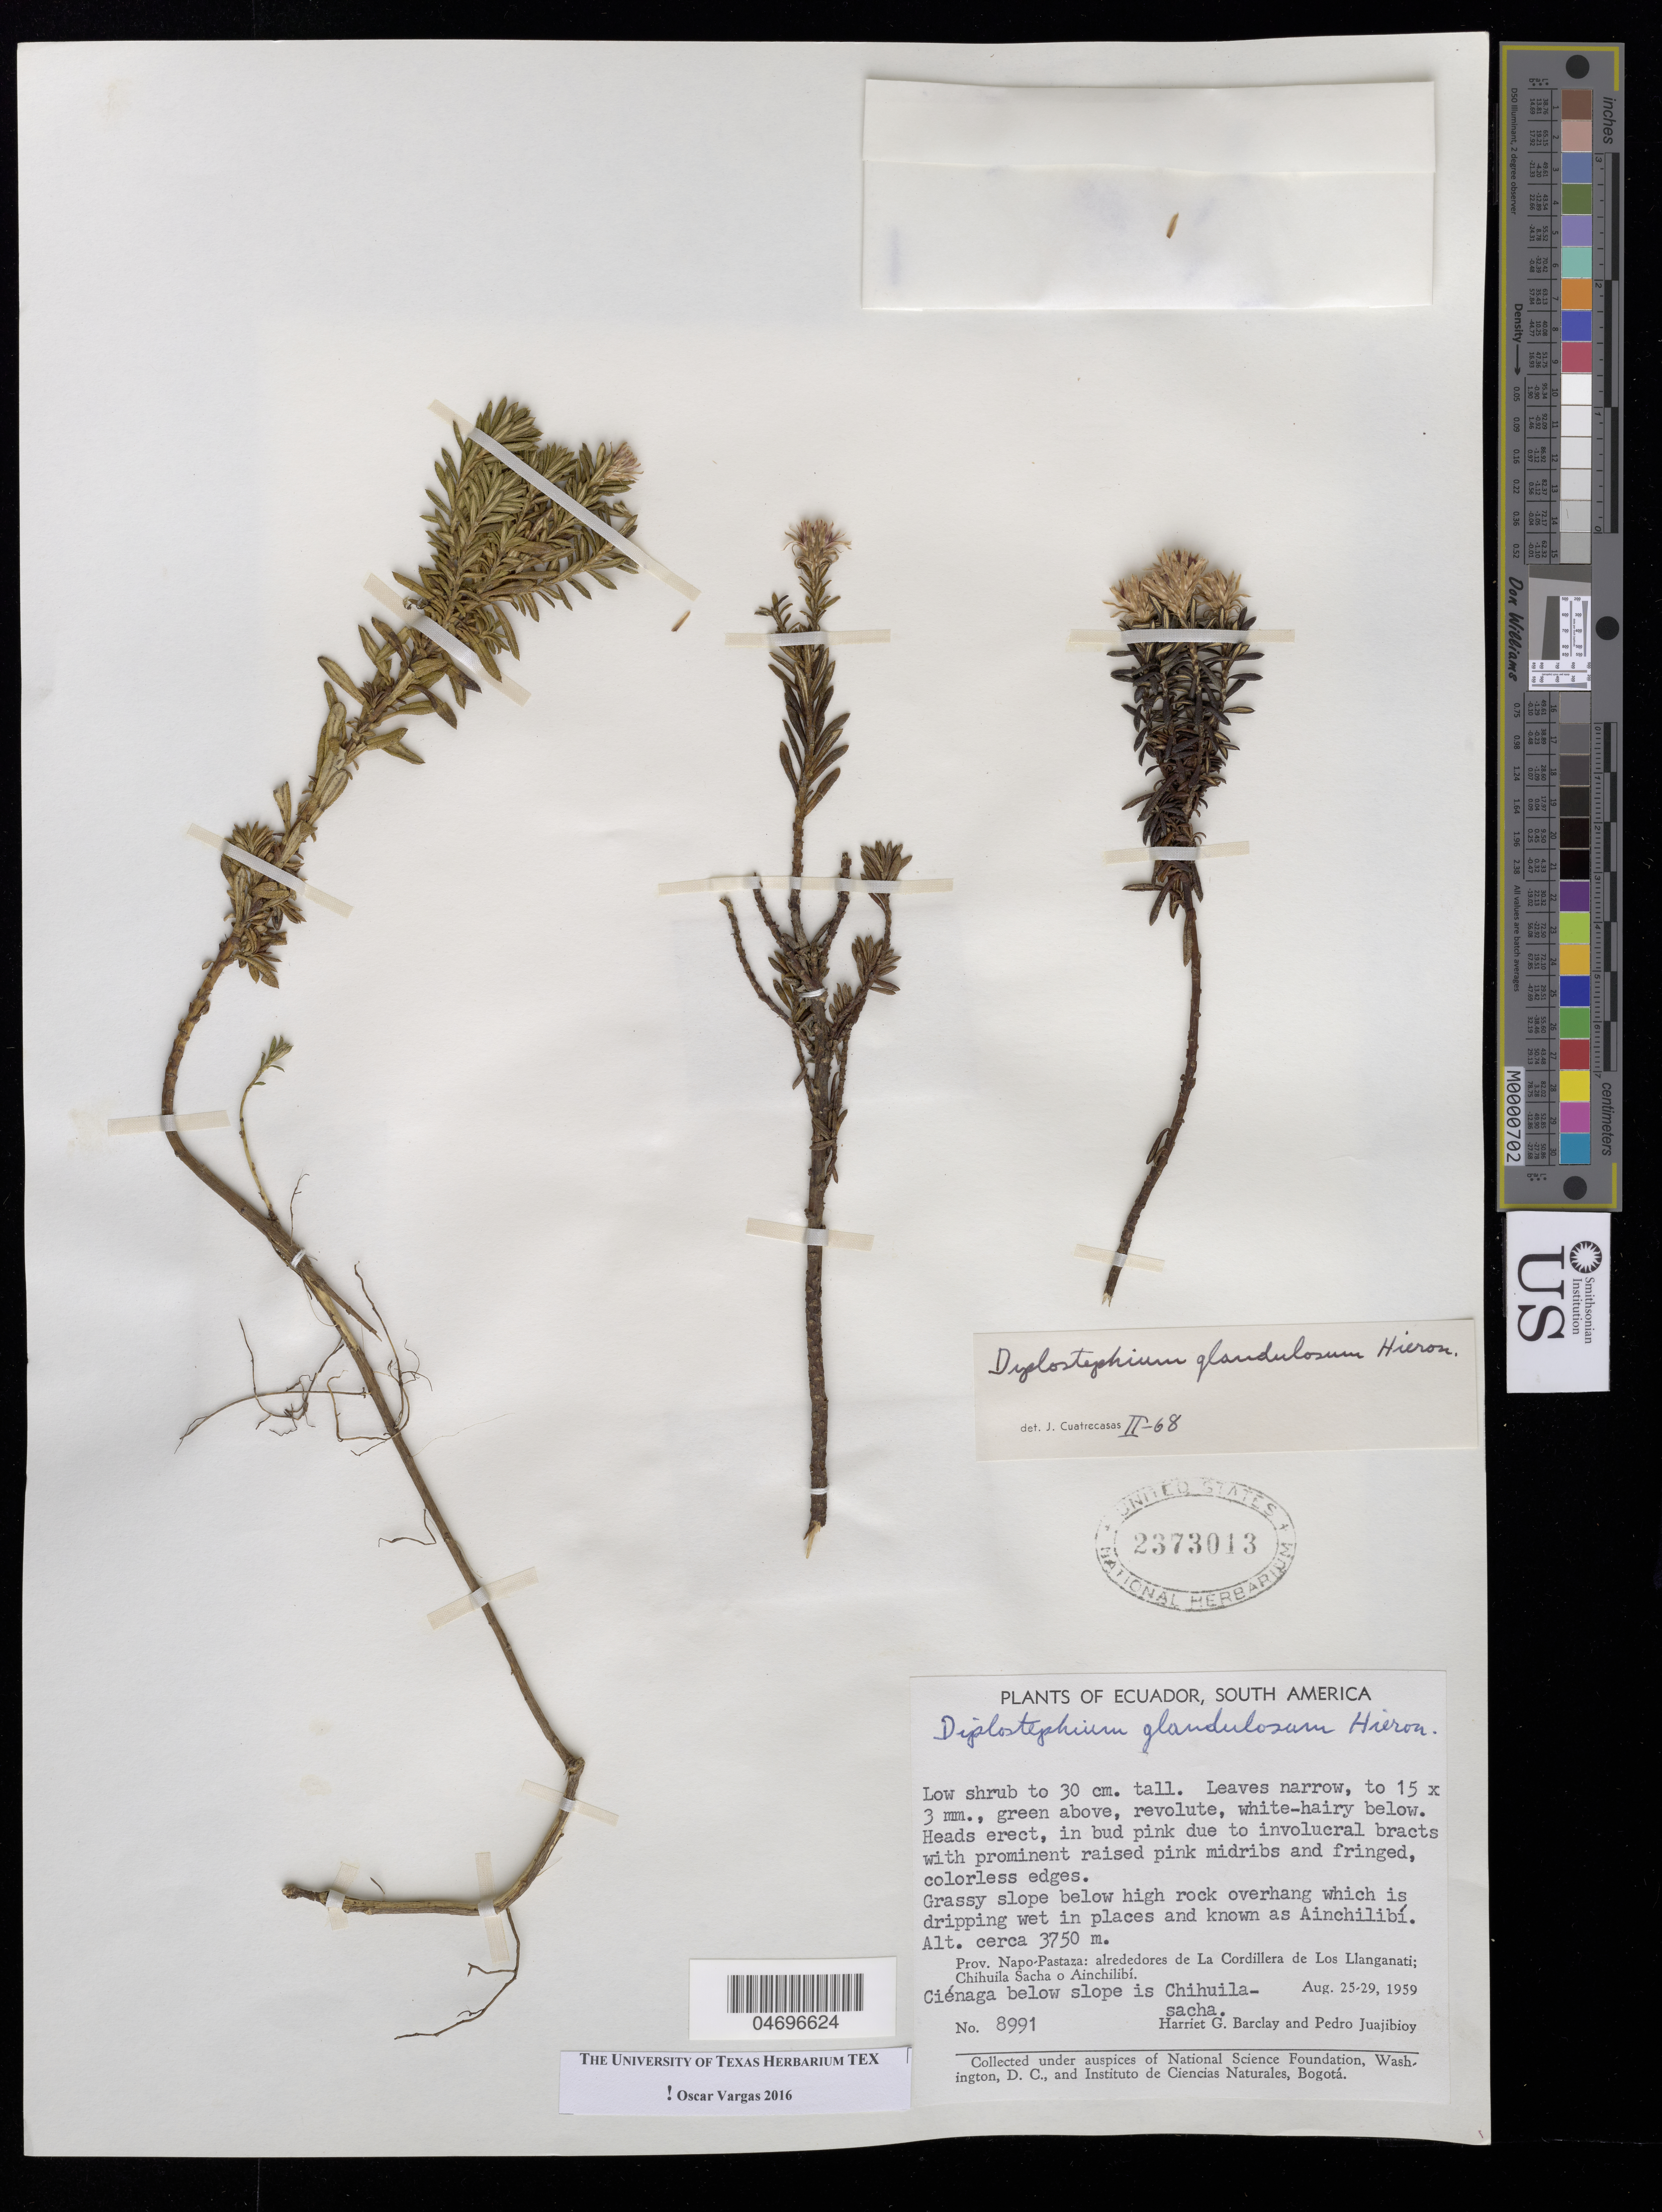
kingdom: Plantae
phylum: Tracheophyta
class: Magnoliopsida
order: Asterales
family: Asteraceae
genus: Diplostephium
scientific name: Diplostephium glandulosum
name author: Hieron.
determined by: Vargas, Oscar M.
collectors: H. G. Barclay & P. Juajibioy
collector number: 8991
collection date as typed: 25 Aug 1959 to 29 Aug 1959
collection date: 1959-08-25/1959-08-29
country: Ecuador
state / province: Napo / Pastaza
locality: Alrededores de La Cordillera de Los Llanganati; ChiHuila Sacha o Ainchilibí. below Ainchilibí.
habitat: Cienaga below slope in Chihuilasacha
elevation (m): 3700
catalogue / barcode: US 2373013